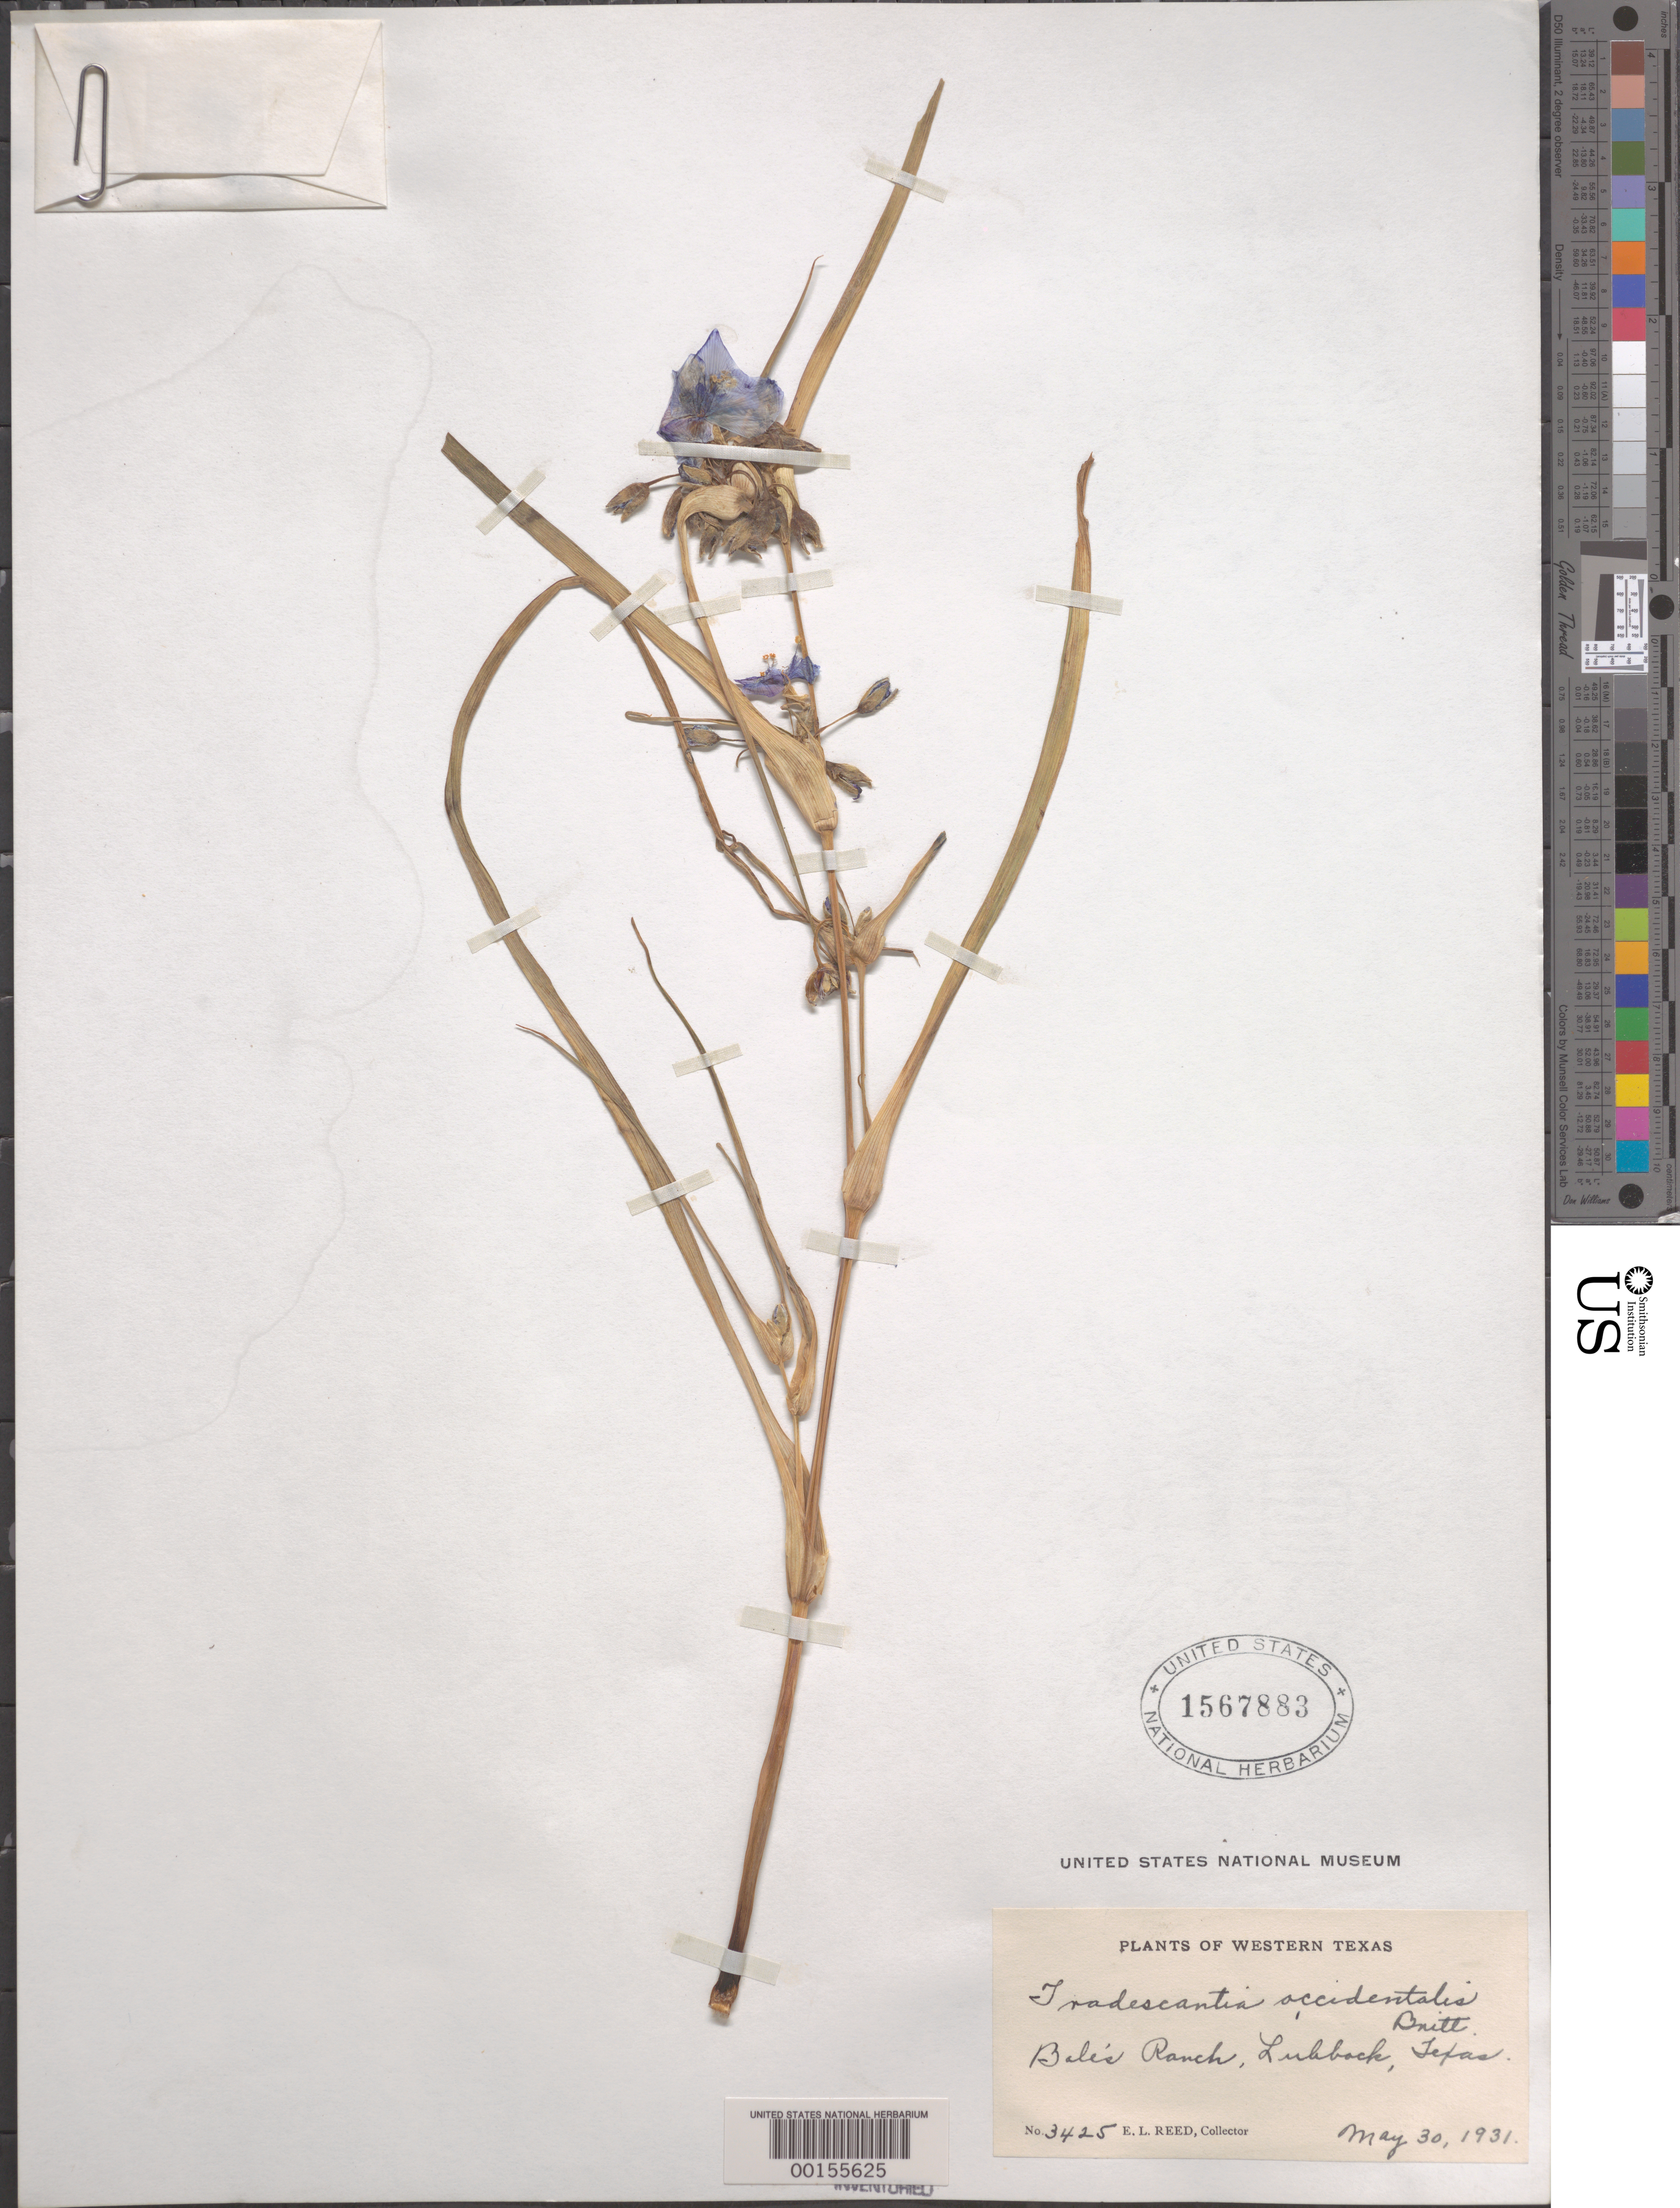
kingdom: Plantae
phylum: Tracheophyta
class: Liliopsida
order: Commelinales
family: Commelinaceae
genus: Tradescantia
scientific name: Tradescantia occidentalis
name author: (Britton) Smyth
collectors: E. Reed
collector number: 3425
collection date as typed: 30 May 1931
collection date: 1931-05-30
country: United States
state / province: Texas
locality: Balis ranch, near lubbock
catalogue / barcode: US 1567883